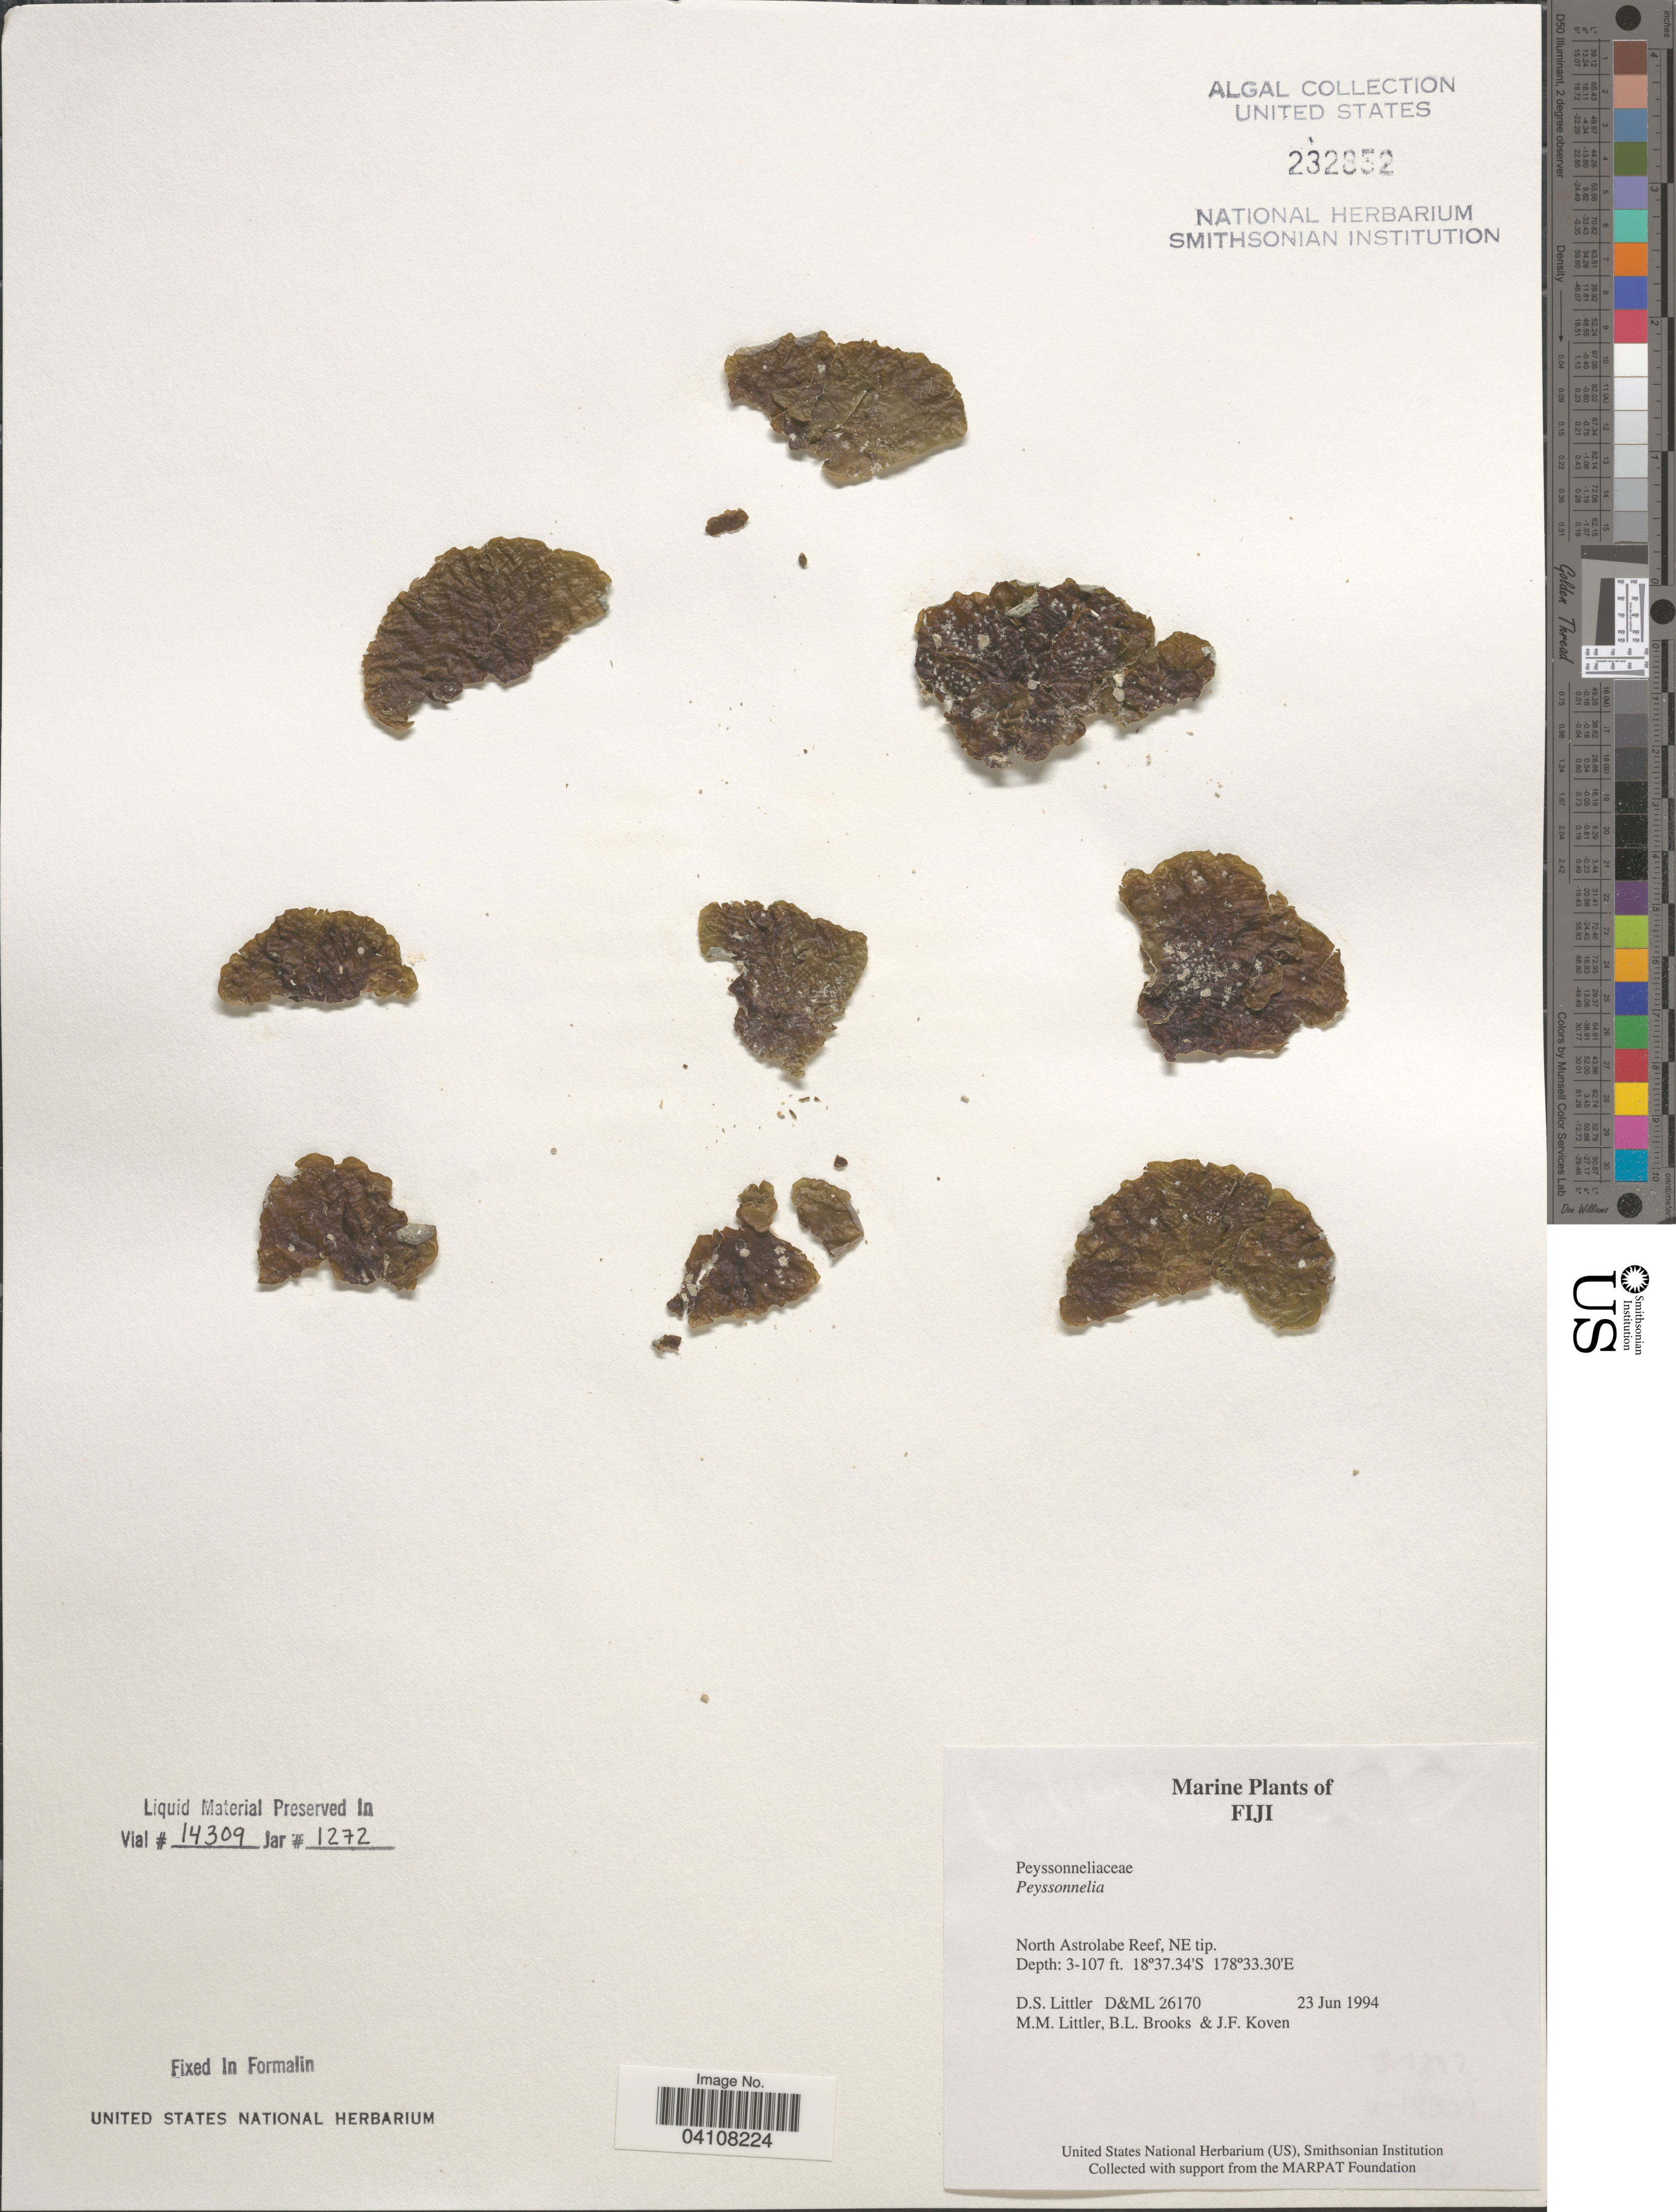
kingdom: Plantae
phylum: Rhodophyta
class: Florideophyceae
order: Peyssonneliales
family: Peyssonneliaceae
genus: Peyssonnelia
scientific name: Peyssonnelia sp.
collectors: D. S. Littler, B. Brooks & J. Koven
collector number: D&ML26170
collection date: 1994-06-23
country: Fiji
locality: North Astrolabe Reef, NE tip.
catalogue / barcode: US 232852